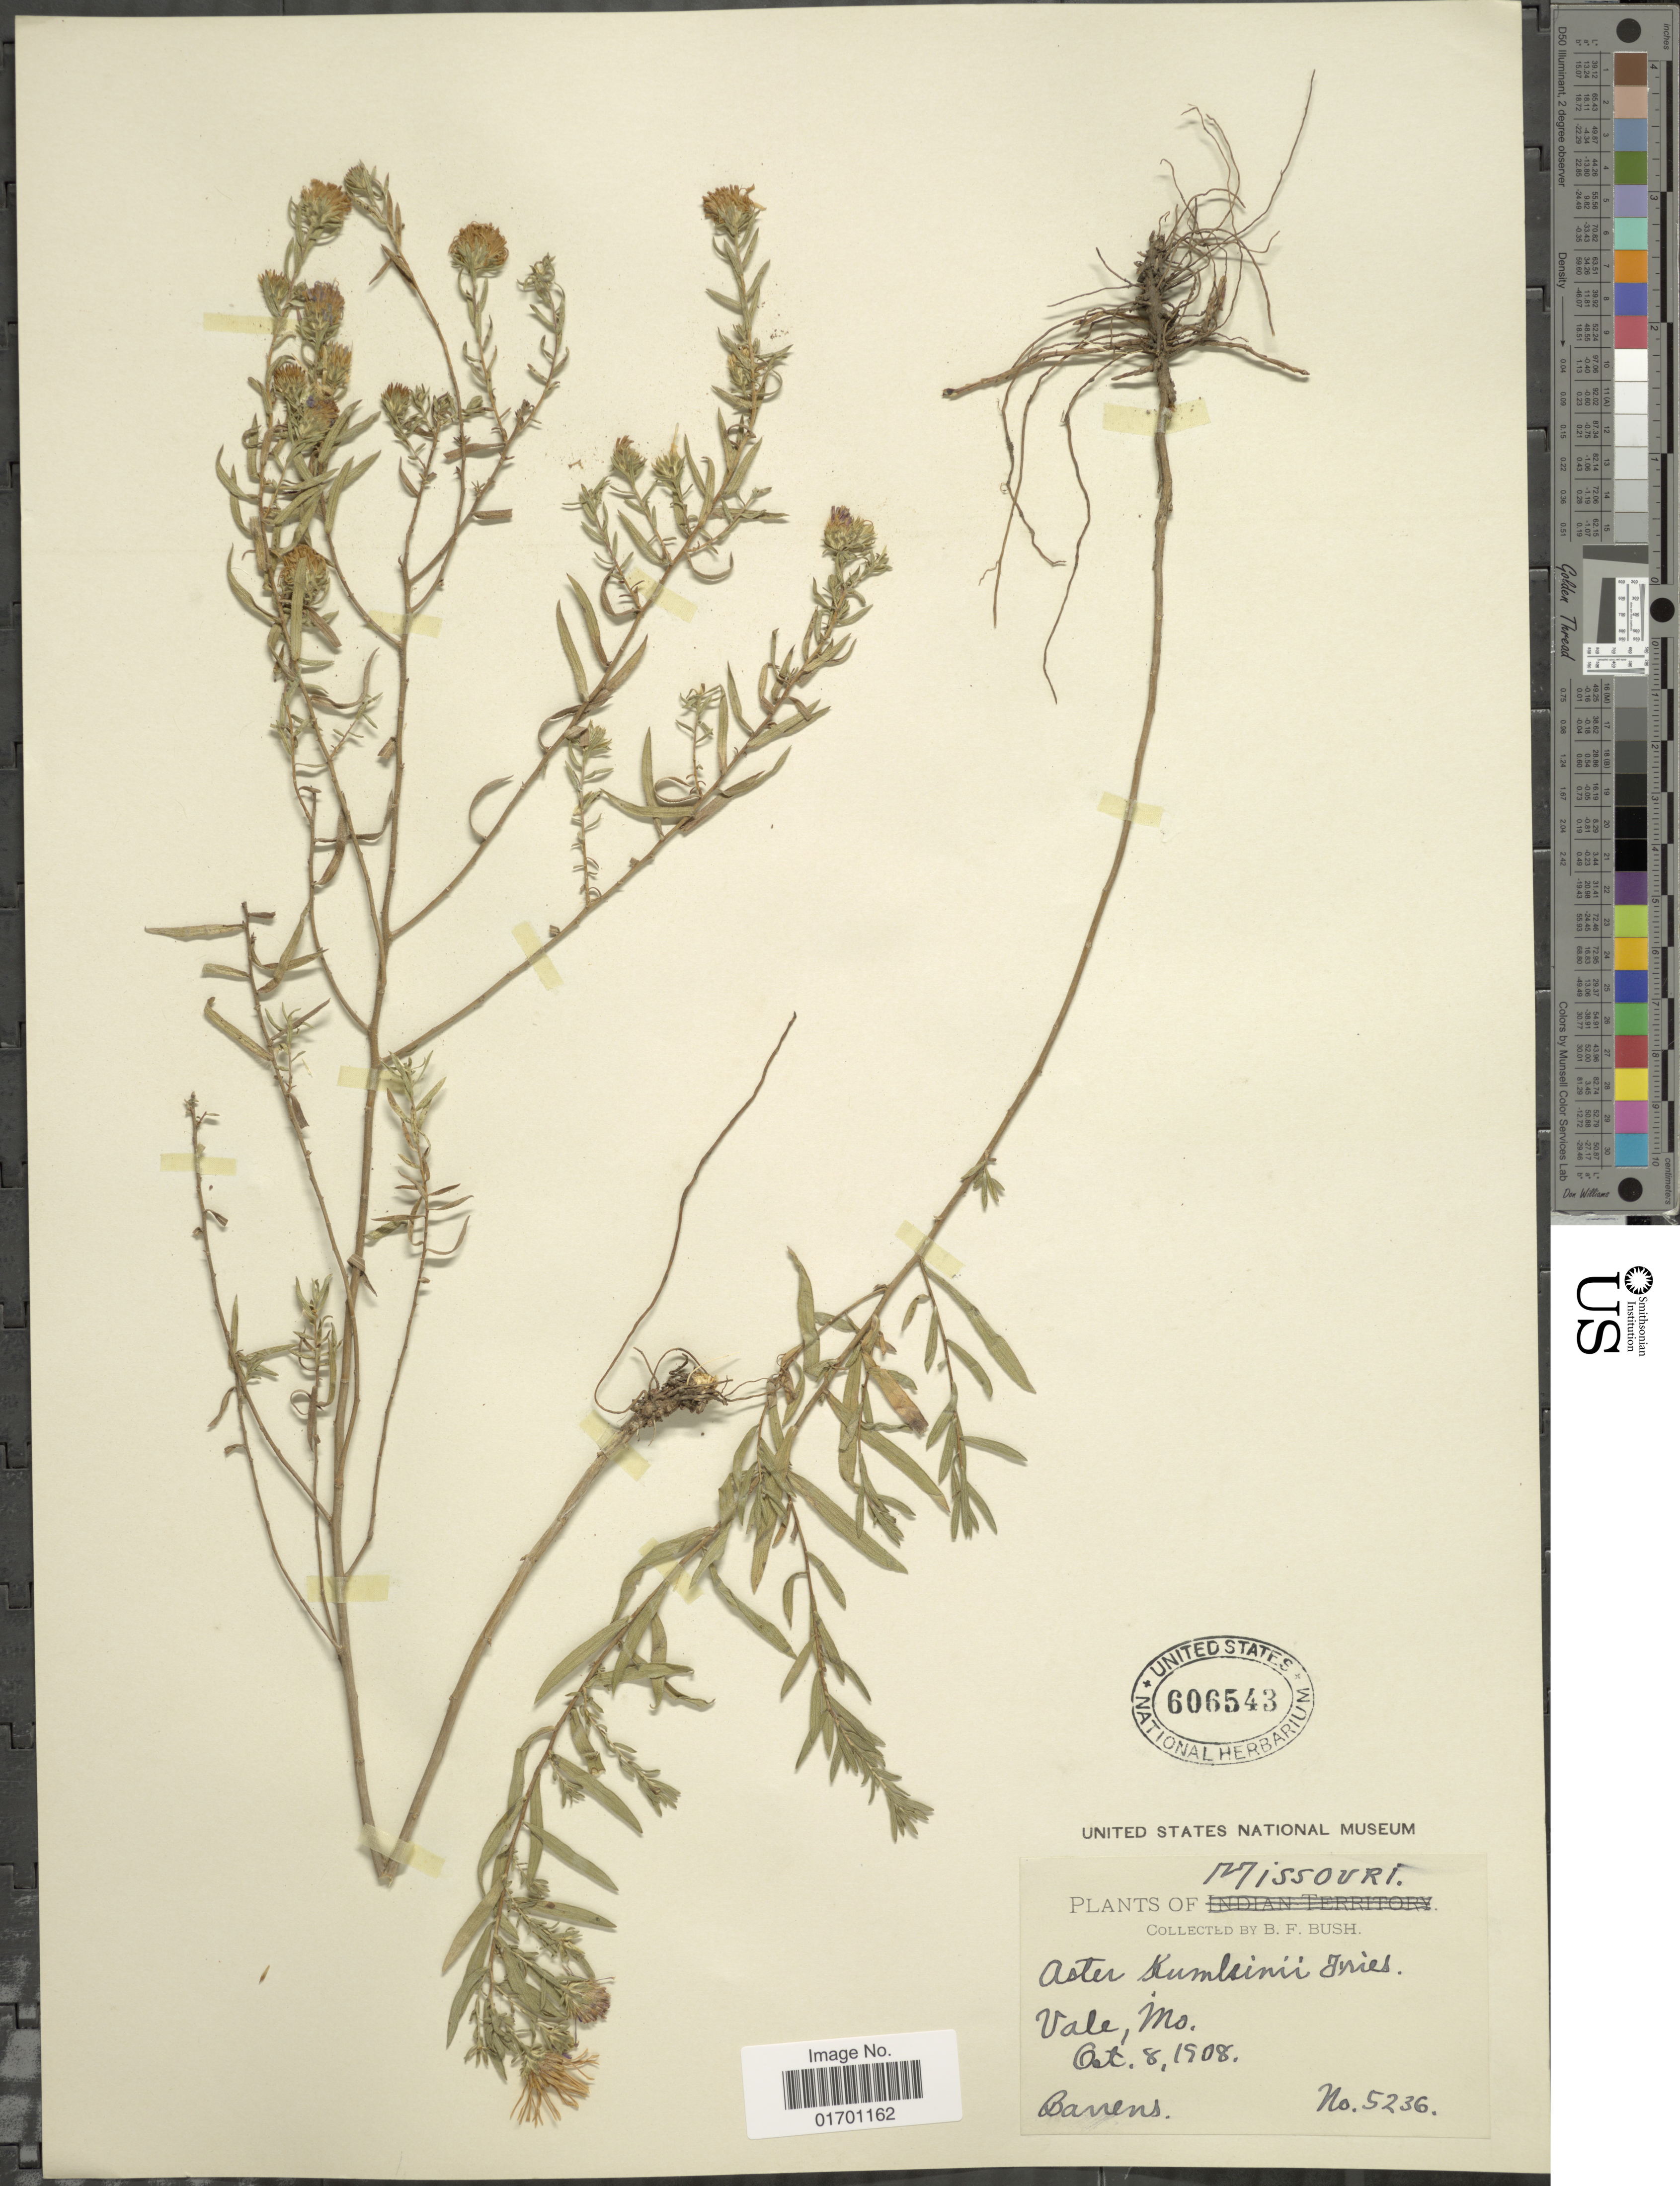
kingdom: Plantae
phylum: Tracheophyta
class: Magnoliopsida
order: Asterales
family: Asteraceae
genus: Symphyotrichum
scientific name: Symphyotrichum oblongifolium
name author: (Nutt.) G.L. Nesom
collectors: B. F. Bush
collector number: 5236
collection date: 1908-10-08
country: United States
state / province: Missouri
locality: Vale.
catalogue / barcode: US 606543